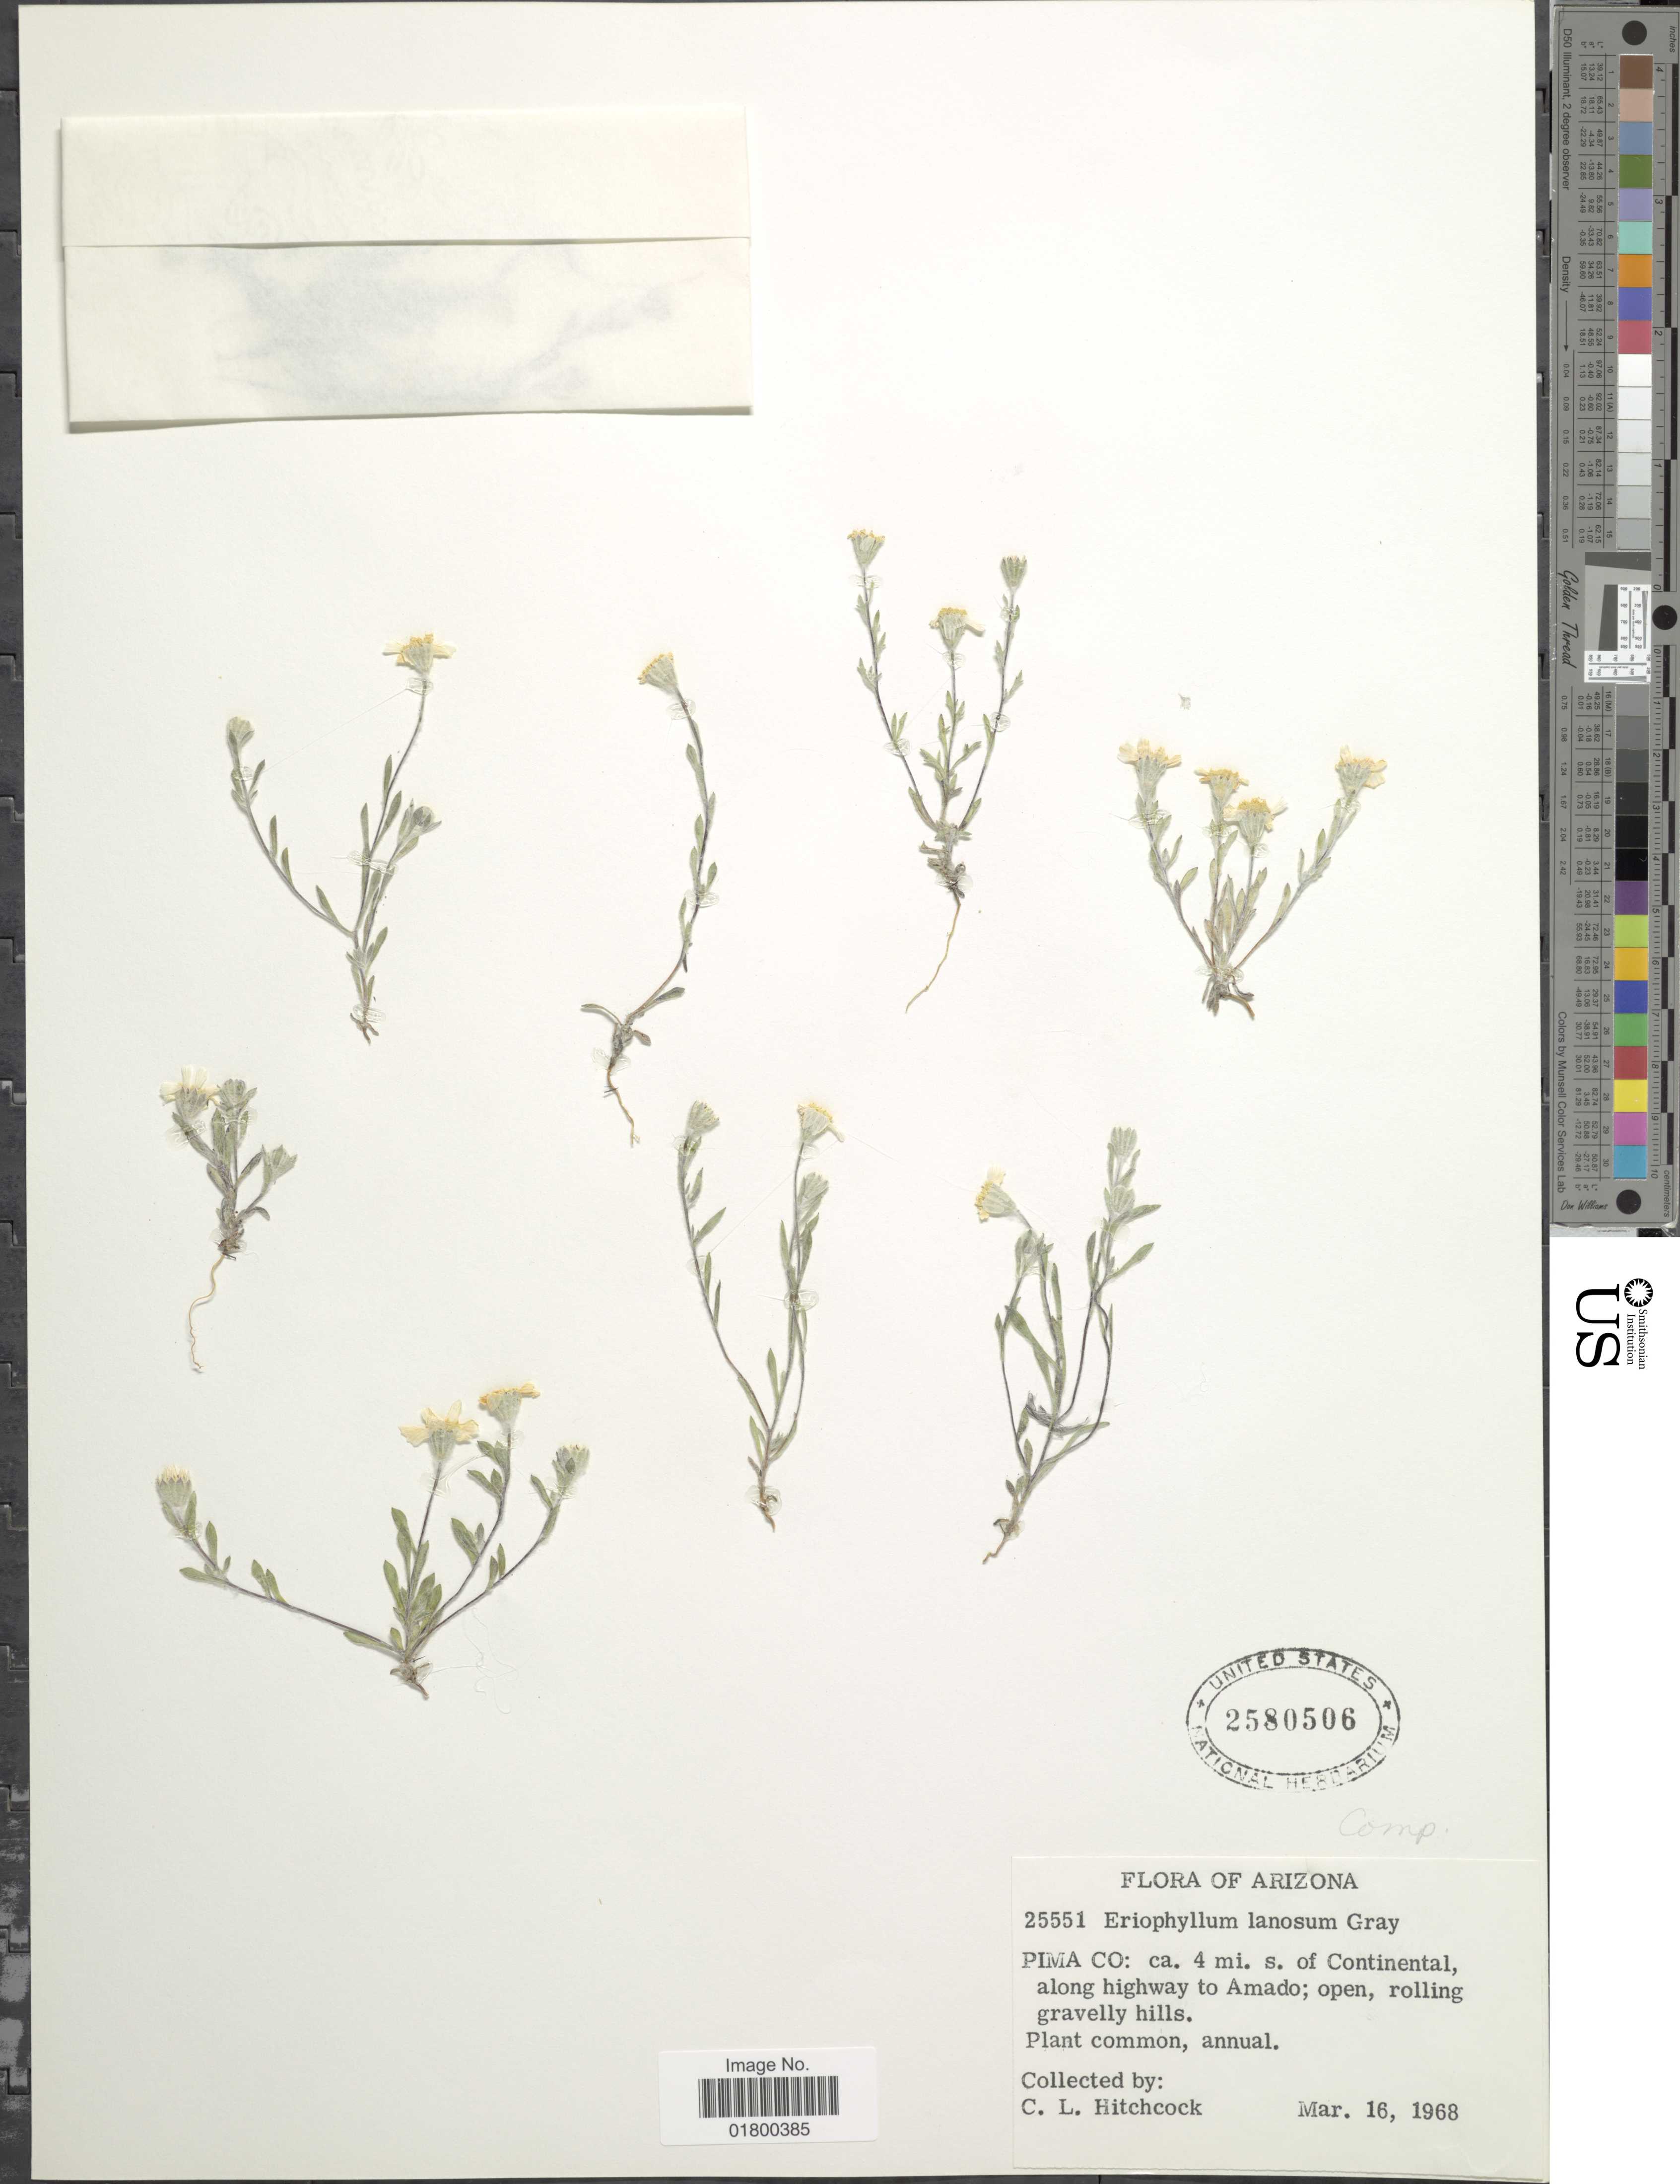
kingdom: Plantae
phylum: Tracheophyta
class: Magnoliopsida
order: Asterales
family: Asteraceae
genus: Eriophyllum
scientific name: Eriophyllum lanosum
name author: (A. Gray) A. Gray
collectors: C. L. Hitchcock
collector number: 2551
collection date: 1968-03-16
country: United States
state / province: Arizona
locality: Pim Co: 4 mi. s. of Continental, along highway to Amado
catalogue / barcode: US 2580506